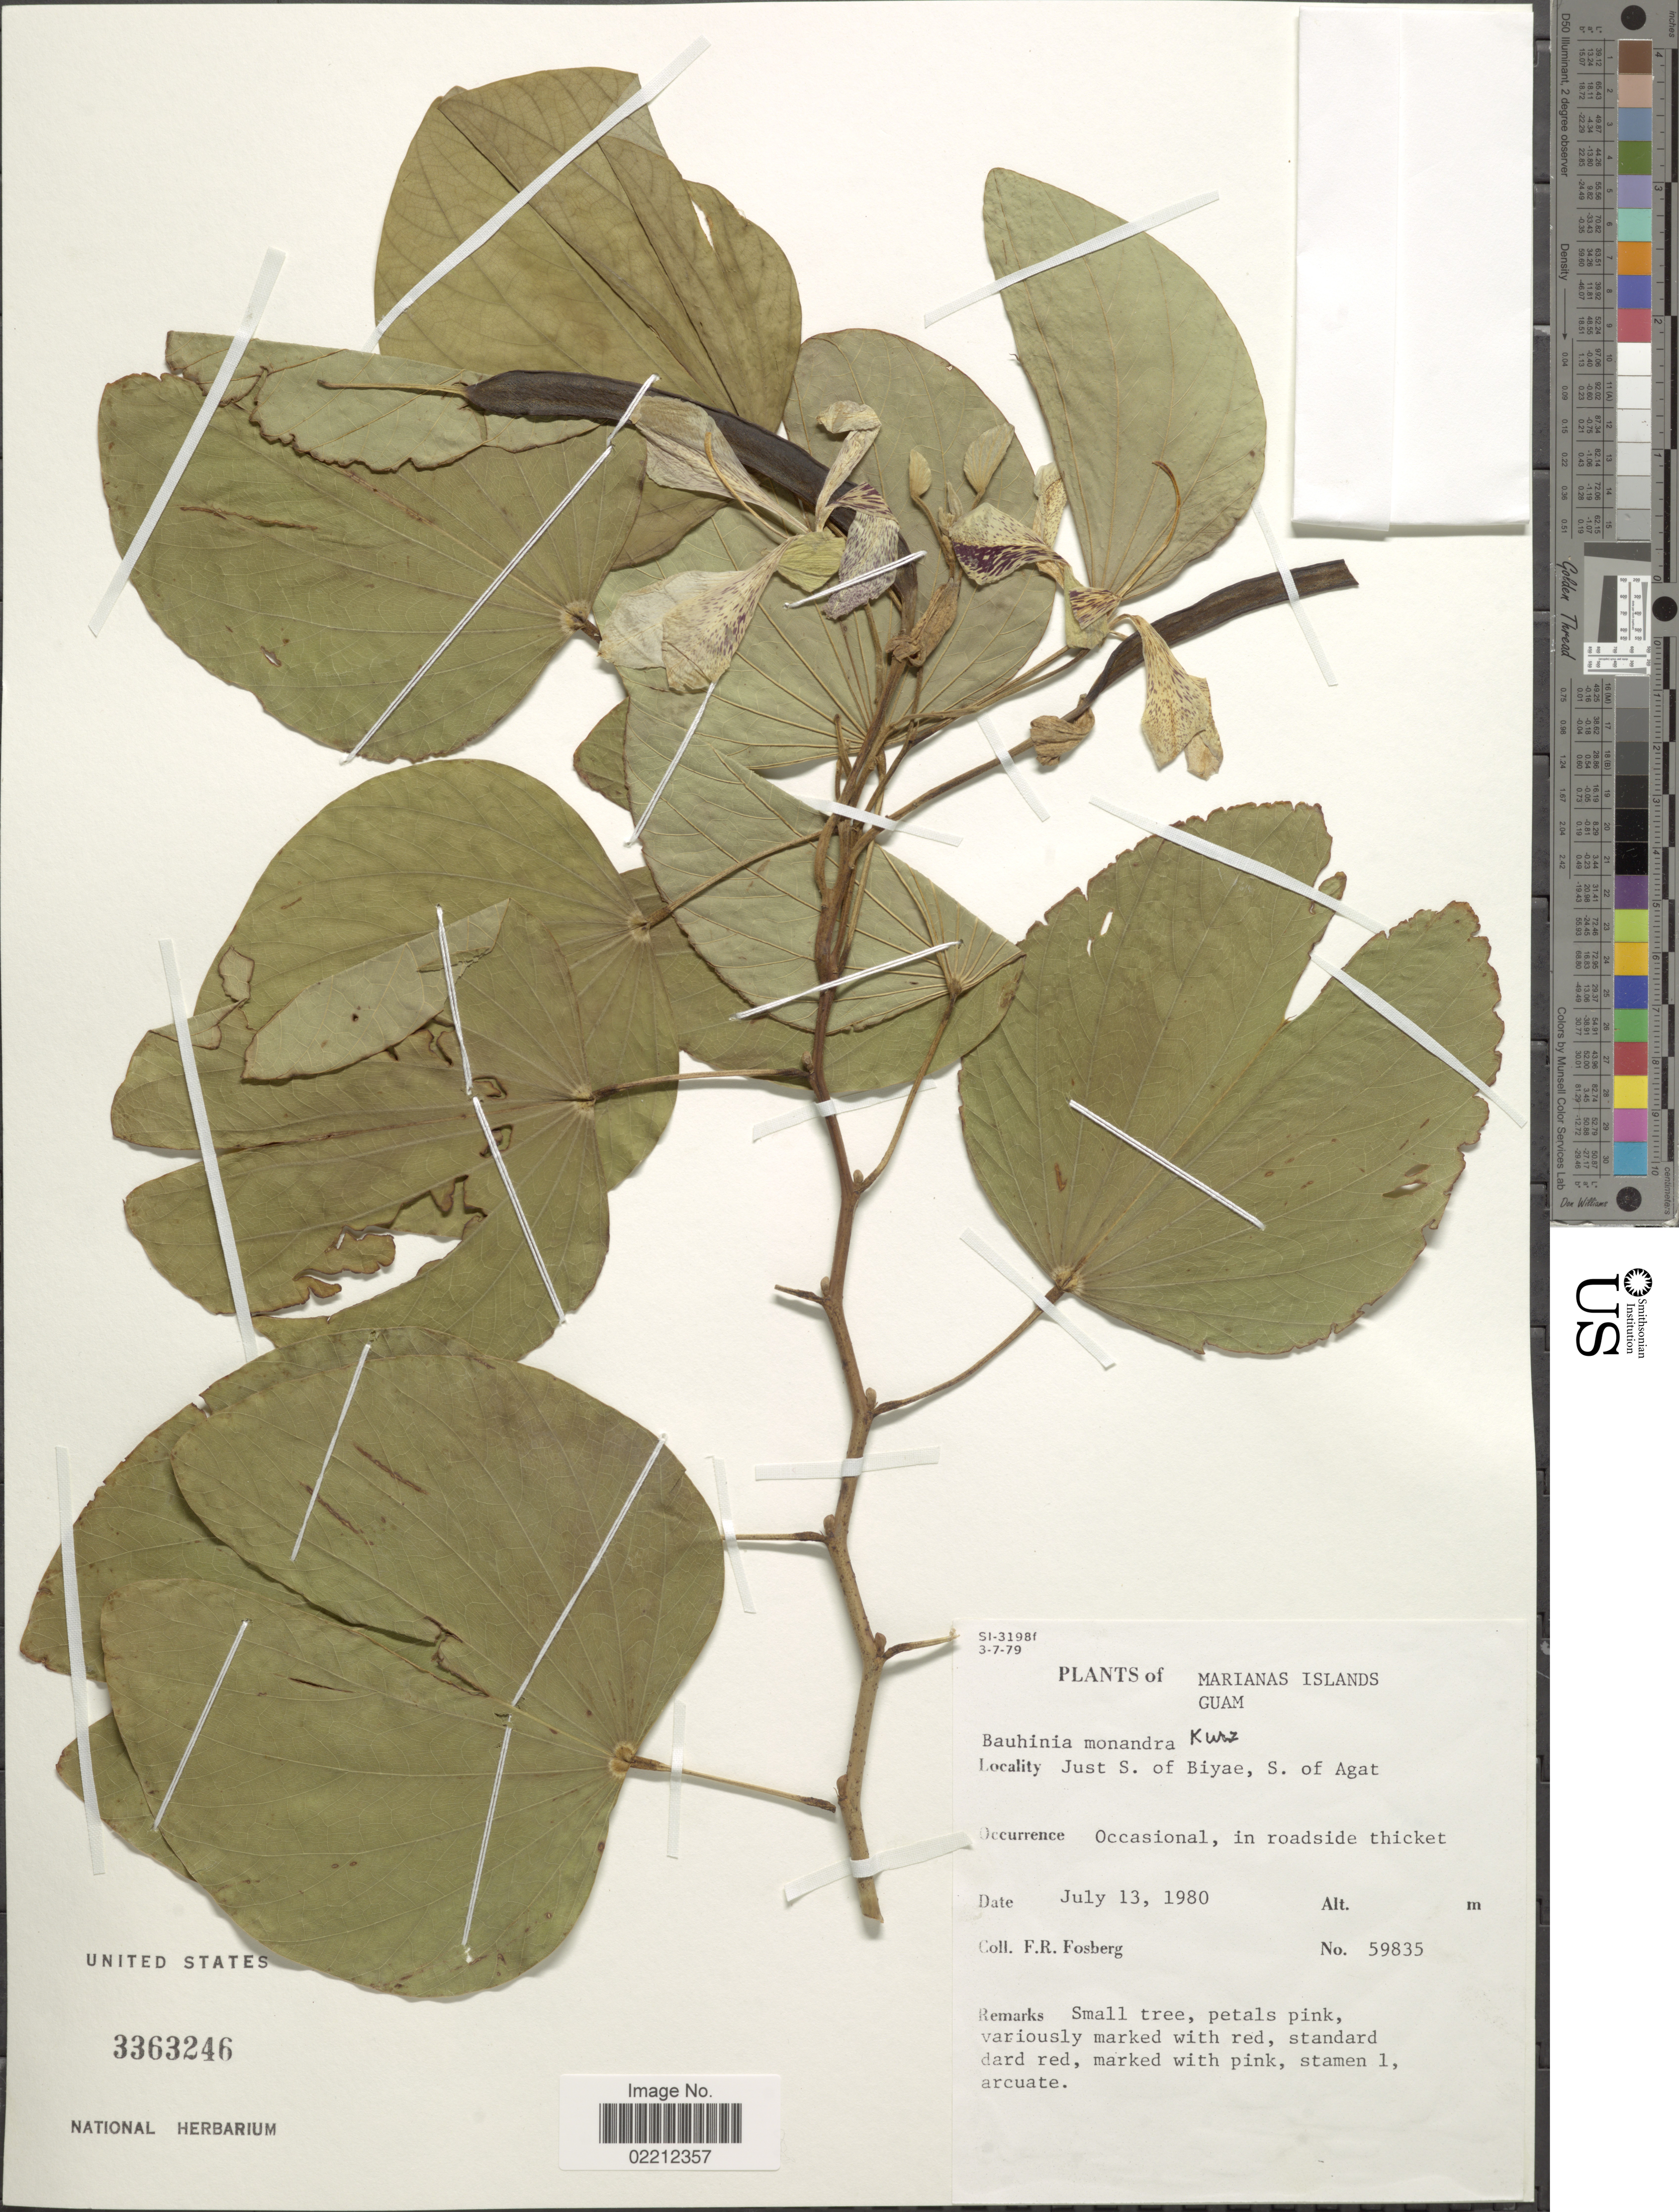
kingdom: Plantae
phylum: Tracheophyta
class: Magnoliopsida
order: Fabales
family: Fabaceae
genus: Bauhinia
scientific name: Bauhinia monandra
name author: Kurz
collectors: F. R. Fosberg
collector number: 59835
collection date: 1980-07-13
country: Guam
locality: Marianas Island. Just S. of Biyae, S.of Agat.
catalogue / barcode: US 3363246